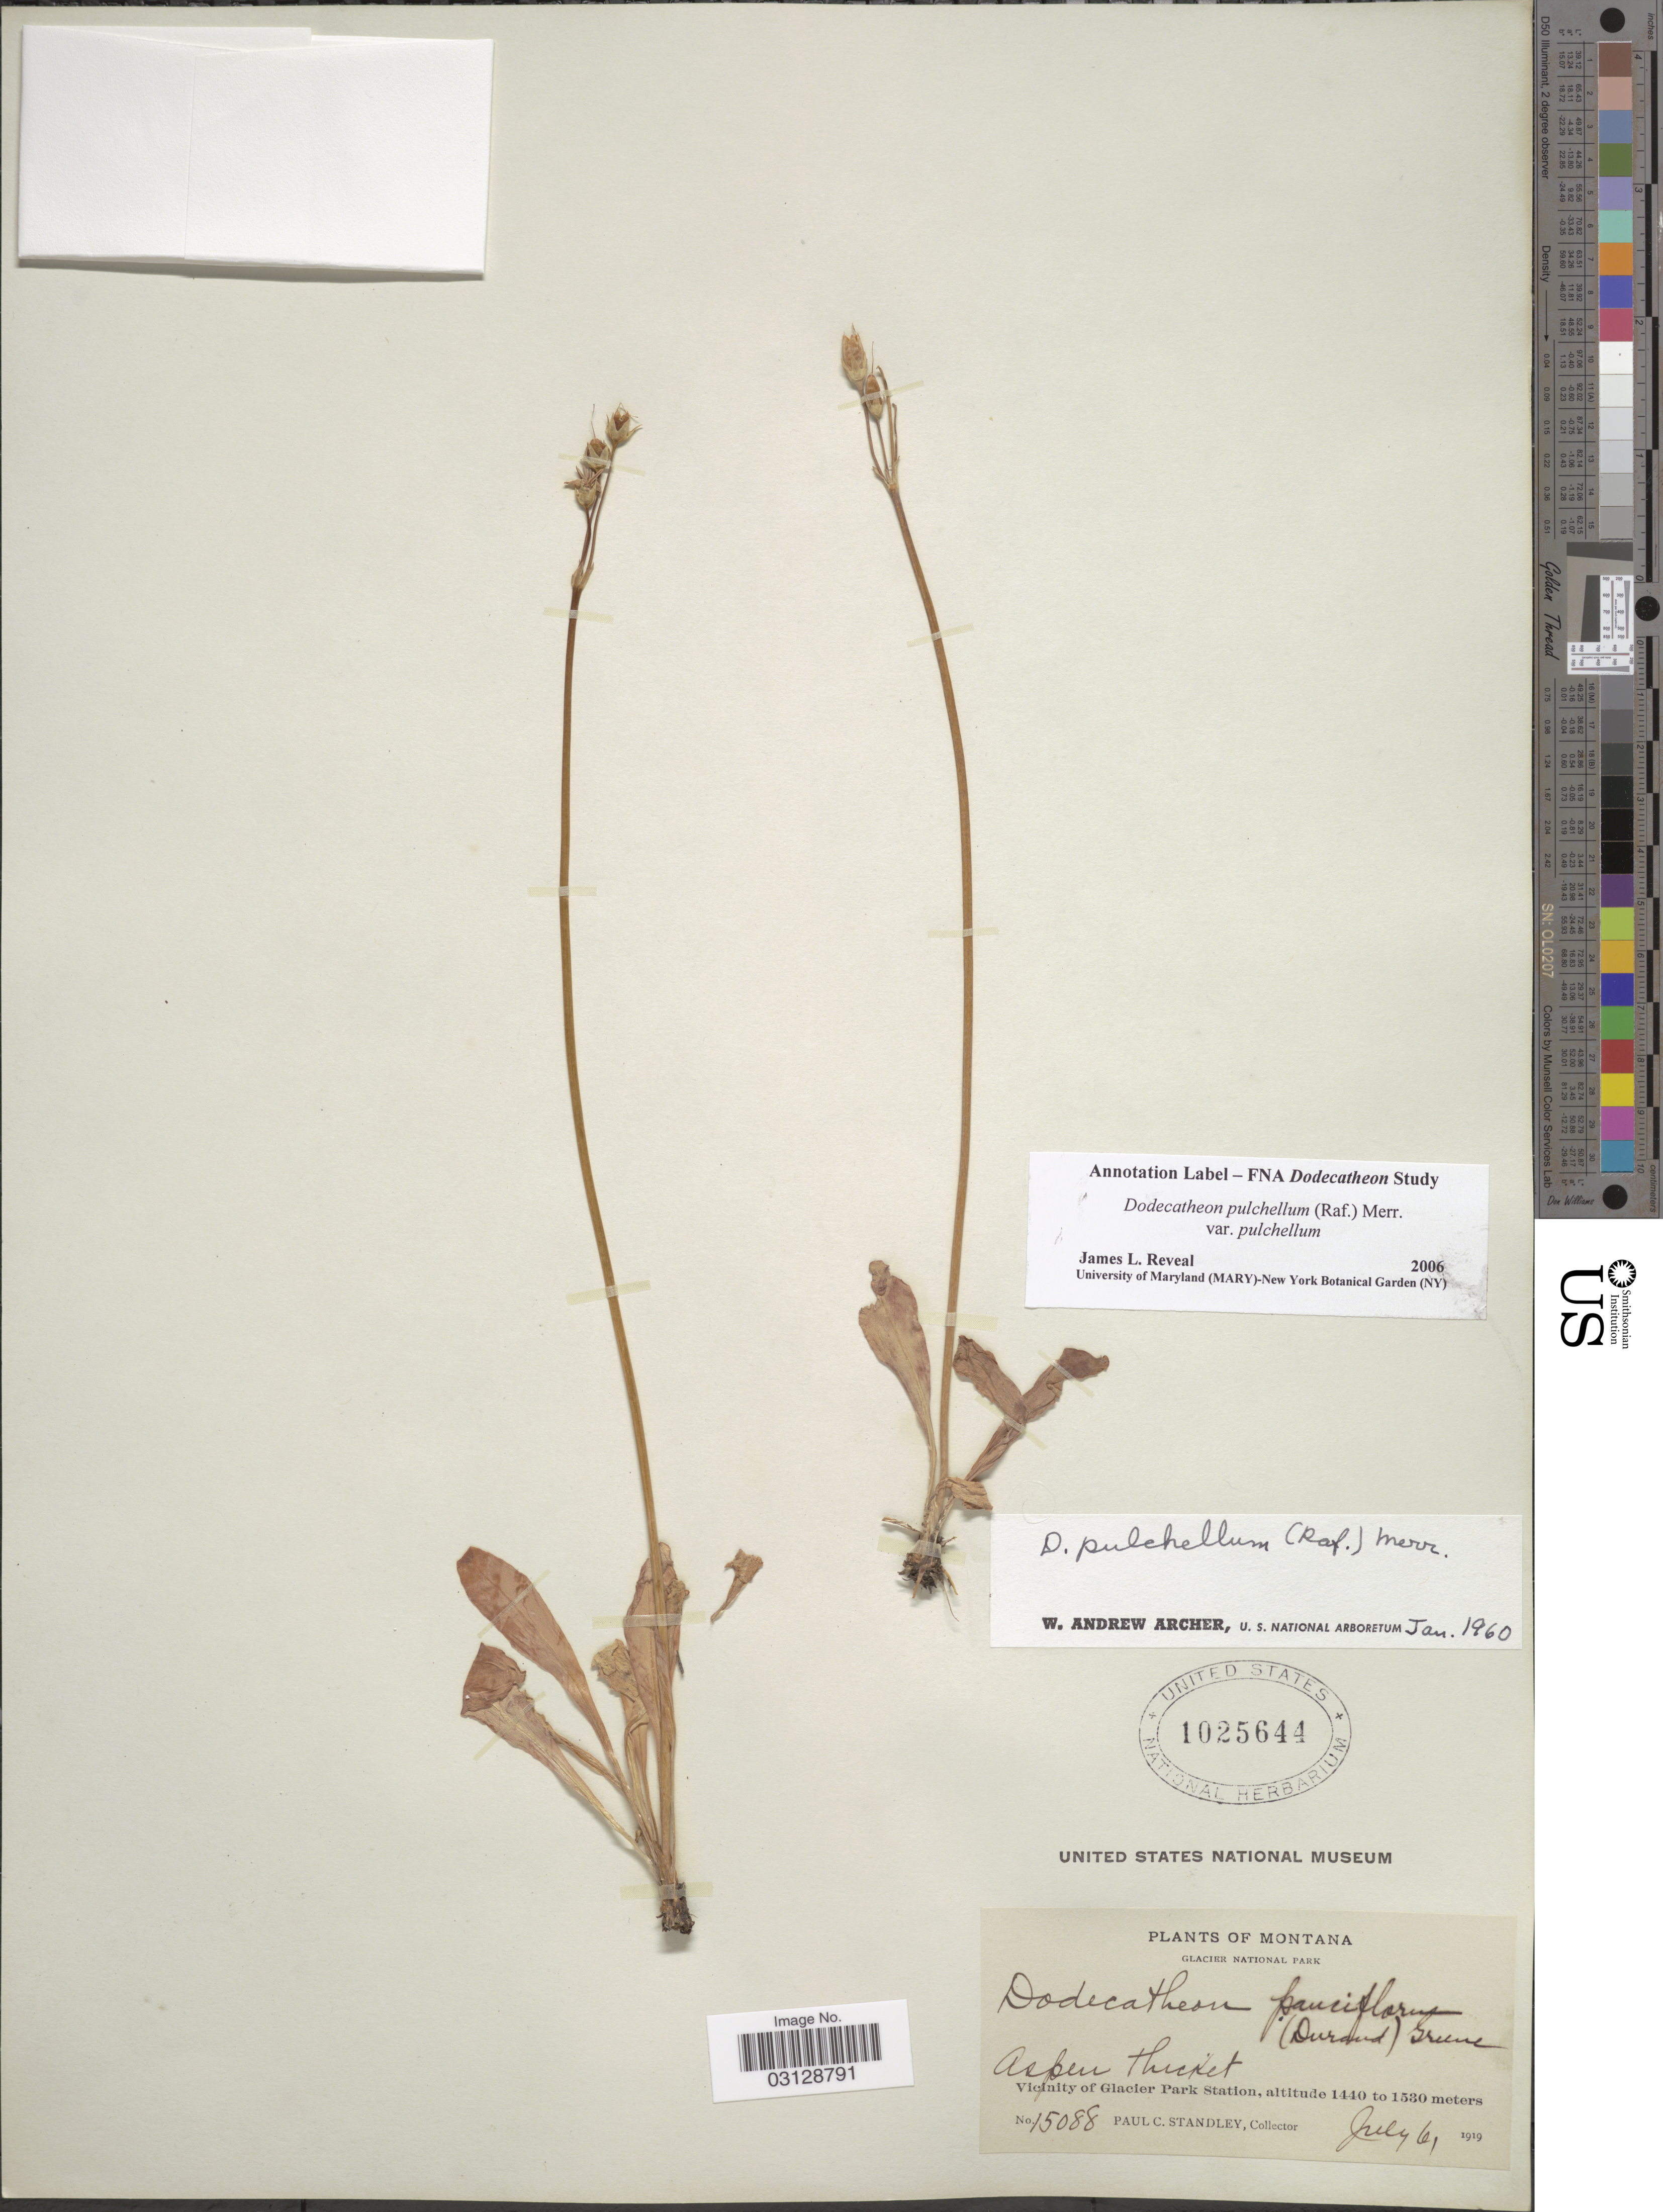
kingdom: Plantae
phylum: Tracheophyta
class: Magnoliopsida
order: Ericales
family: Primulaceae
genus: Dodecatheon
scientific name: Dodecatheon pulchellum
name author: (Raf.) Merr.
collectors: P. C. Standley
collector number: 15088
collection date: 1919-07-06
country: United States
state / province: Montana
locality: Glacier National Park. Aspen Thicket. Vicinity of Glacier Park Station.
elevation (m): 1440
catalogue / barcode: US 1025644